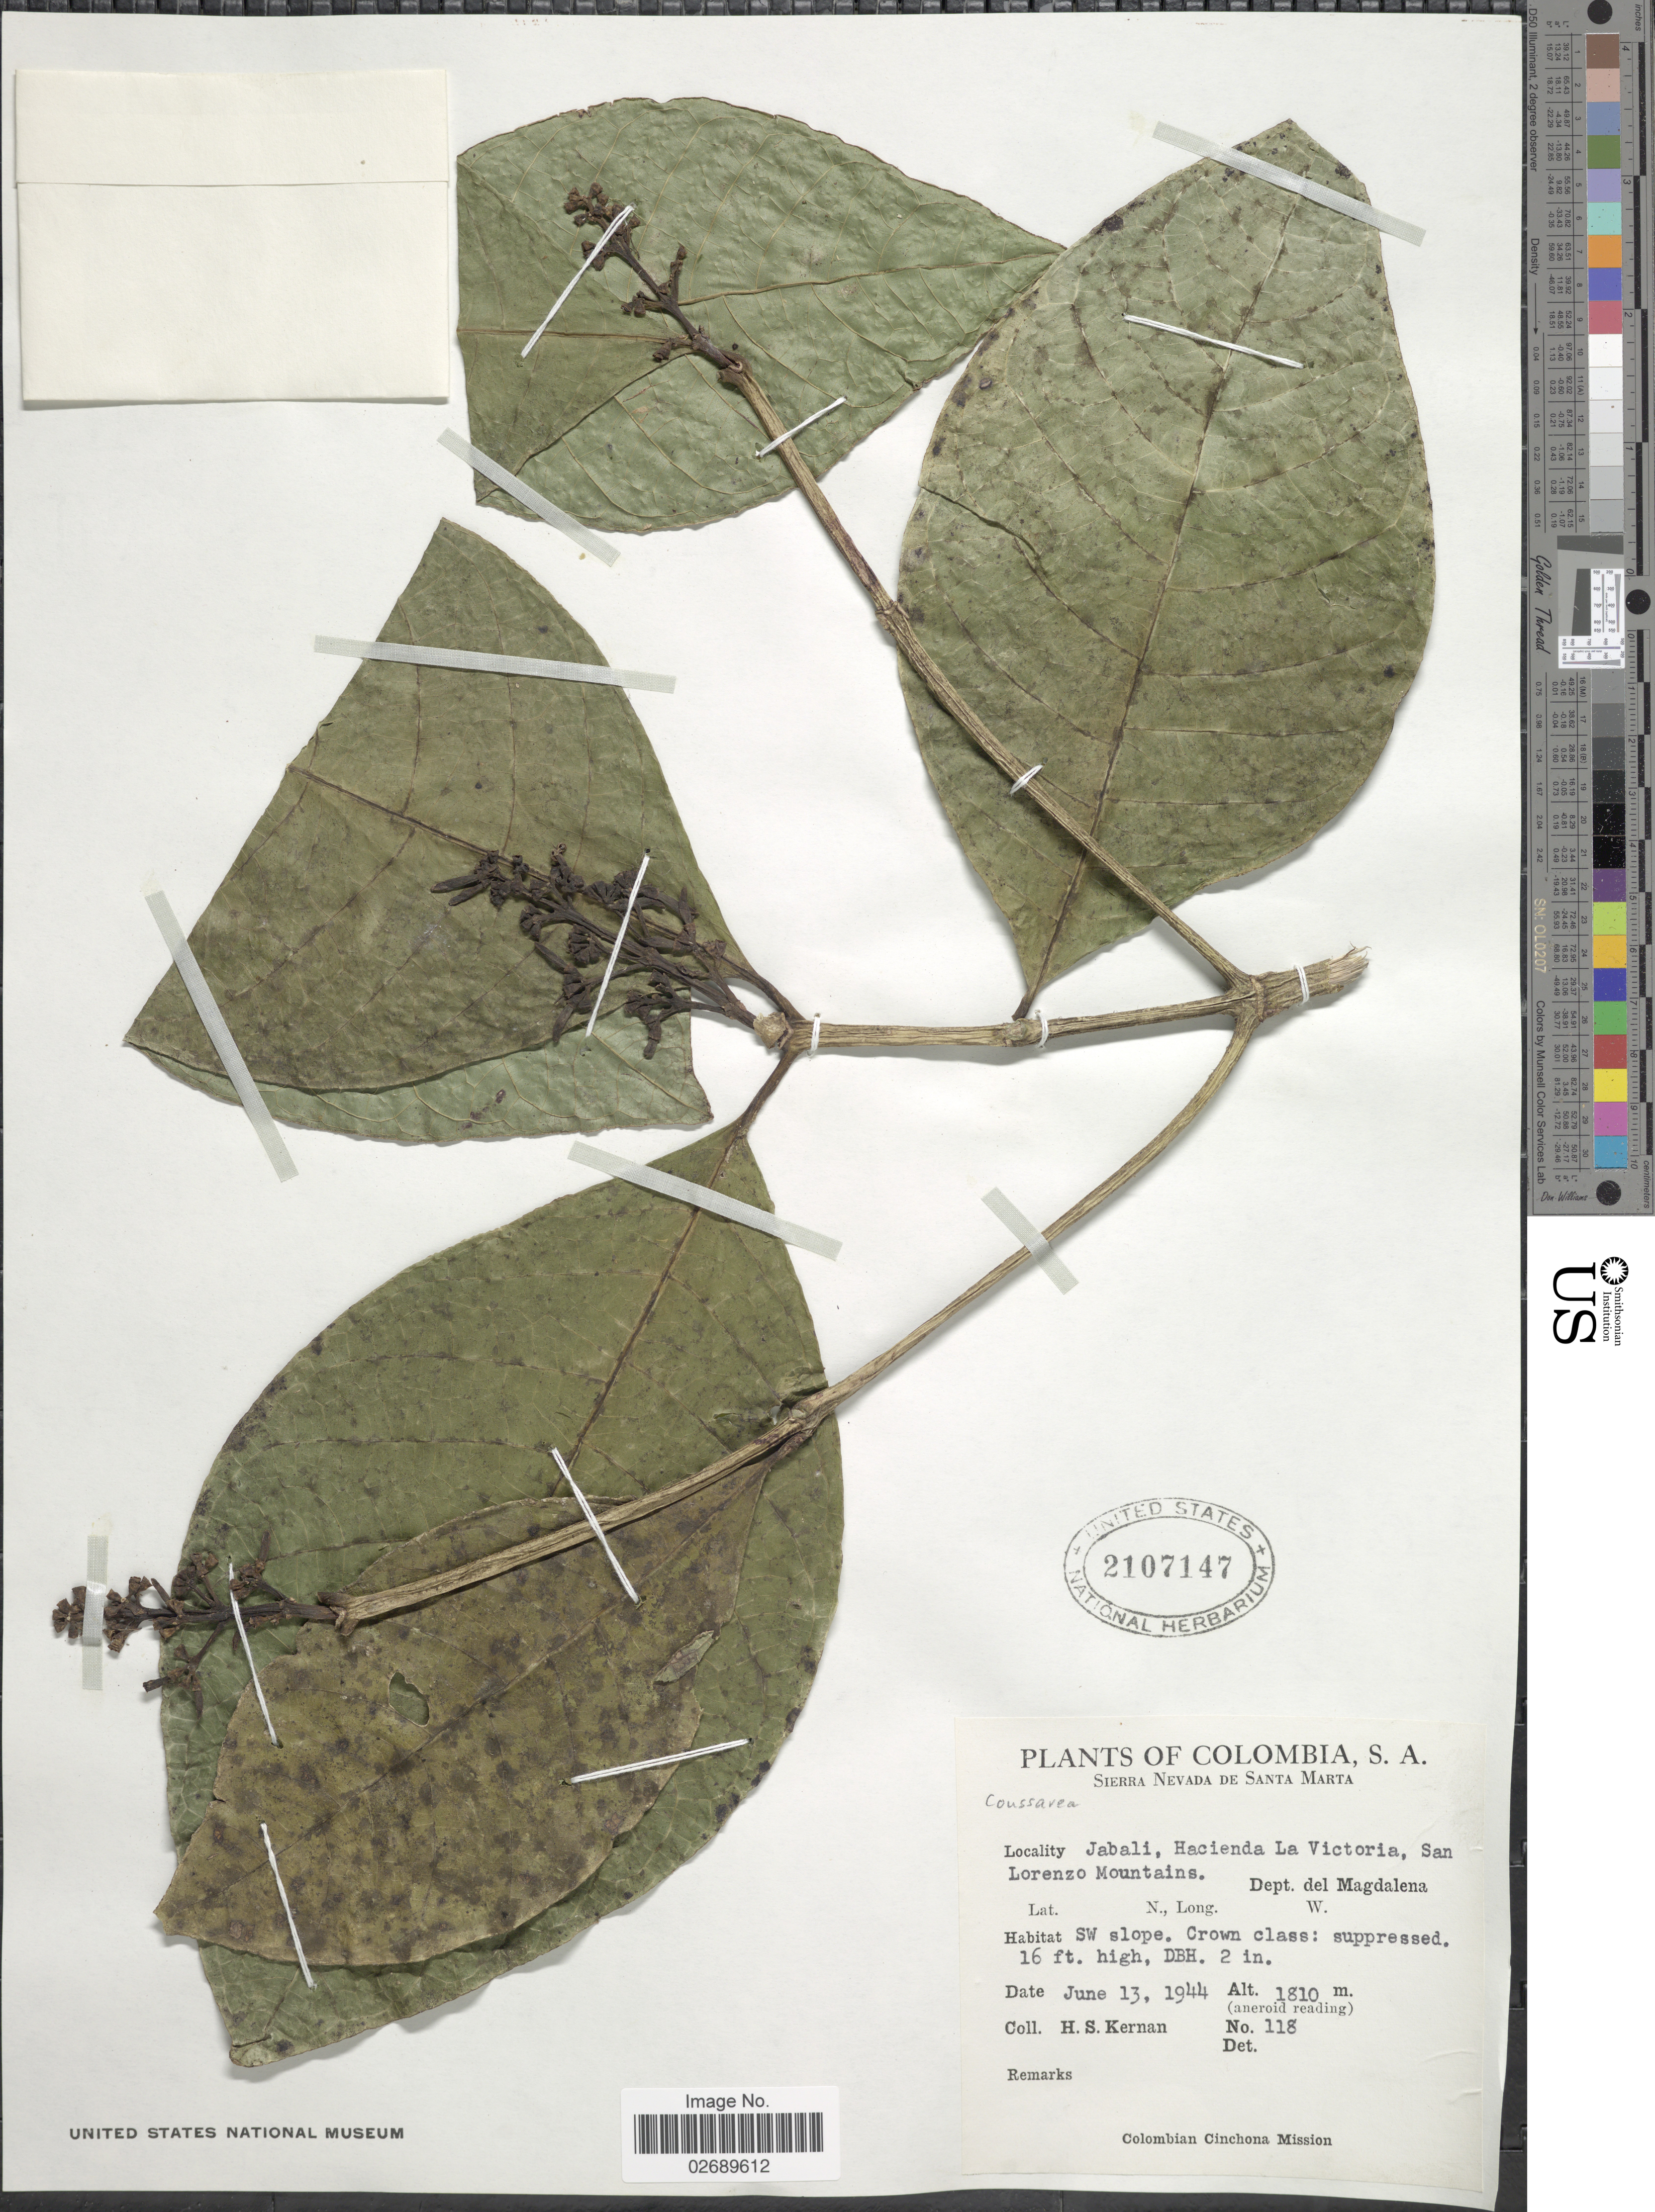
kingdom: Plantae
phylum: Tracheophyta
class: Magnoliopsida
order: Gentianales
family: Rubiaceae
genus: Coussarea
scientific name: Coussarea sp.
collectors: H. Kernan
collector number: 118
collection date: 1944-06-13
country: Colombia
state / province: Magdalena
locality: Sierra Nevada de Santa Marta. Jabali, Hacienda La Victoria, San Lorenzo Mountains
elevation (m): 1810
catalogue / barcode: US 2107147